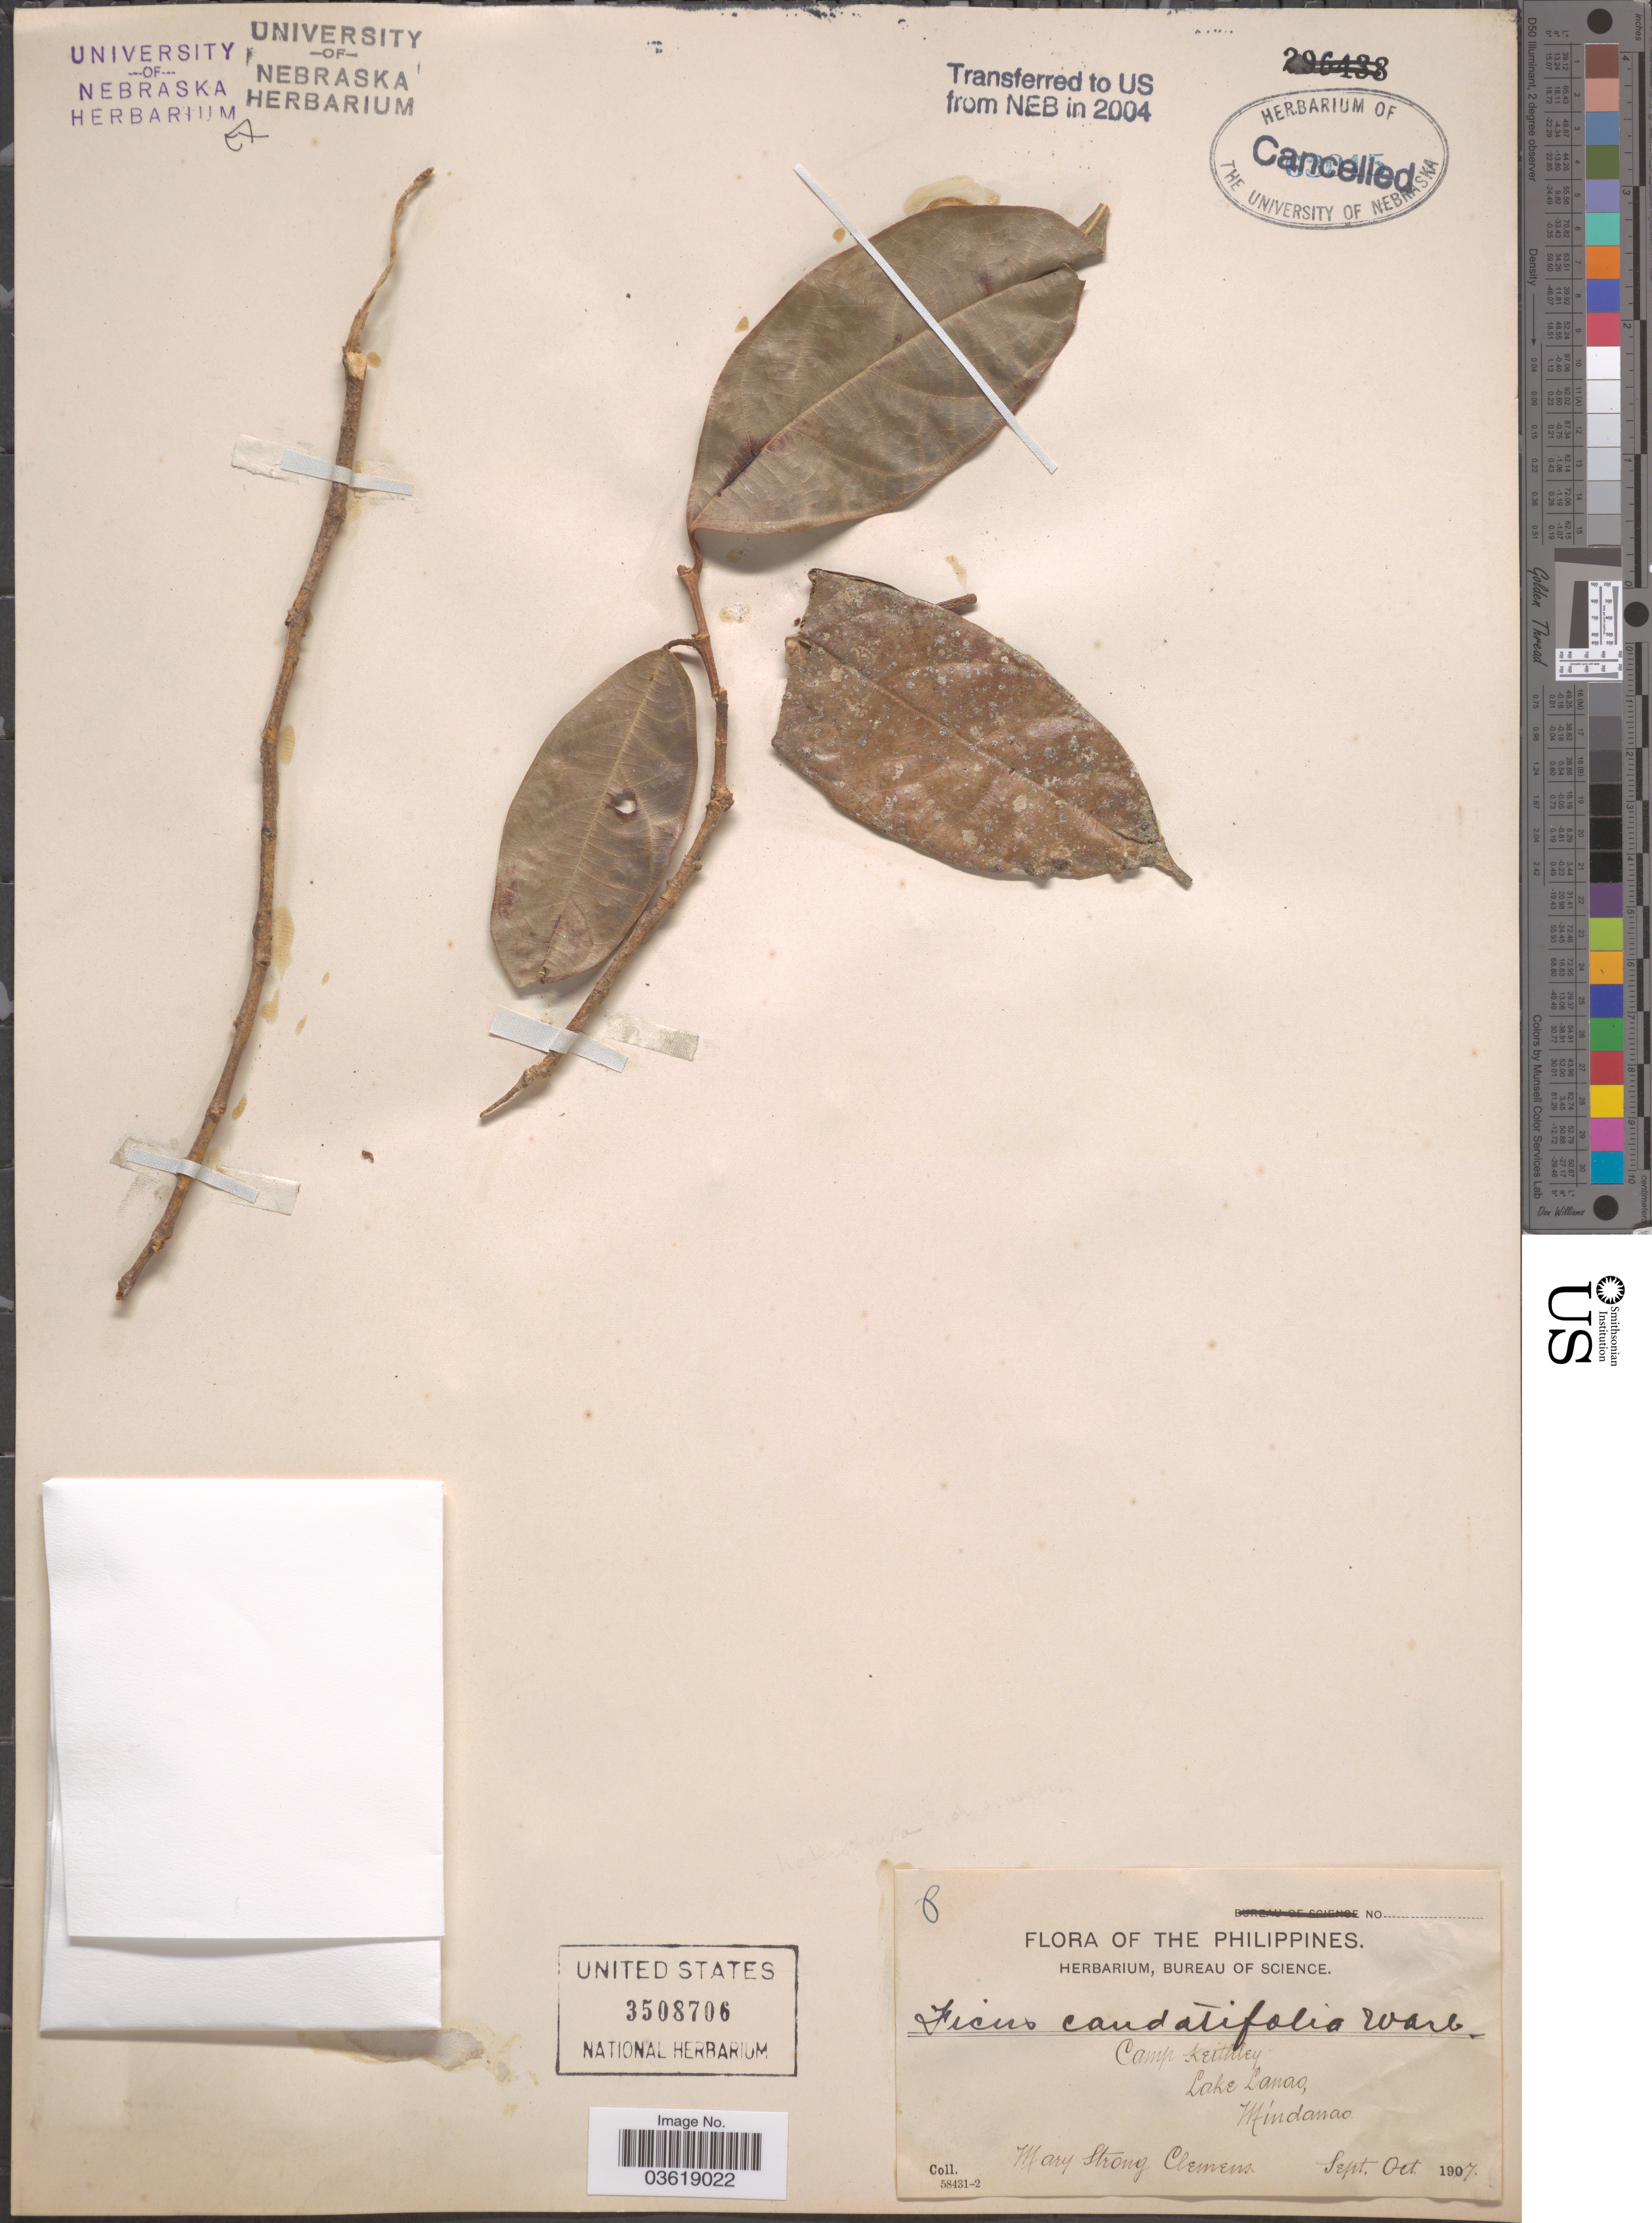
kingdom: Plantae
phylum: Tracheophyta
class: Magnoliopsida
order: Rosales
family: Moraceae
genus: Ficus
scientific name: Ficus heteropleura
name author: Blume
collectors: M. S. Clemens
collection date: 1907-09/1907-10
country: Philippines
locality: Camp Keithley. Lake Lanao, Mindanao.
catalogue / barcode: US 3508706